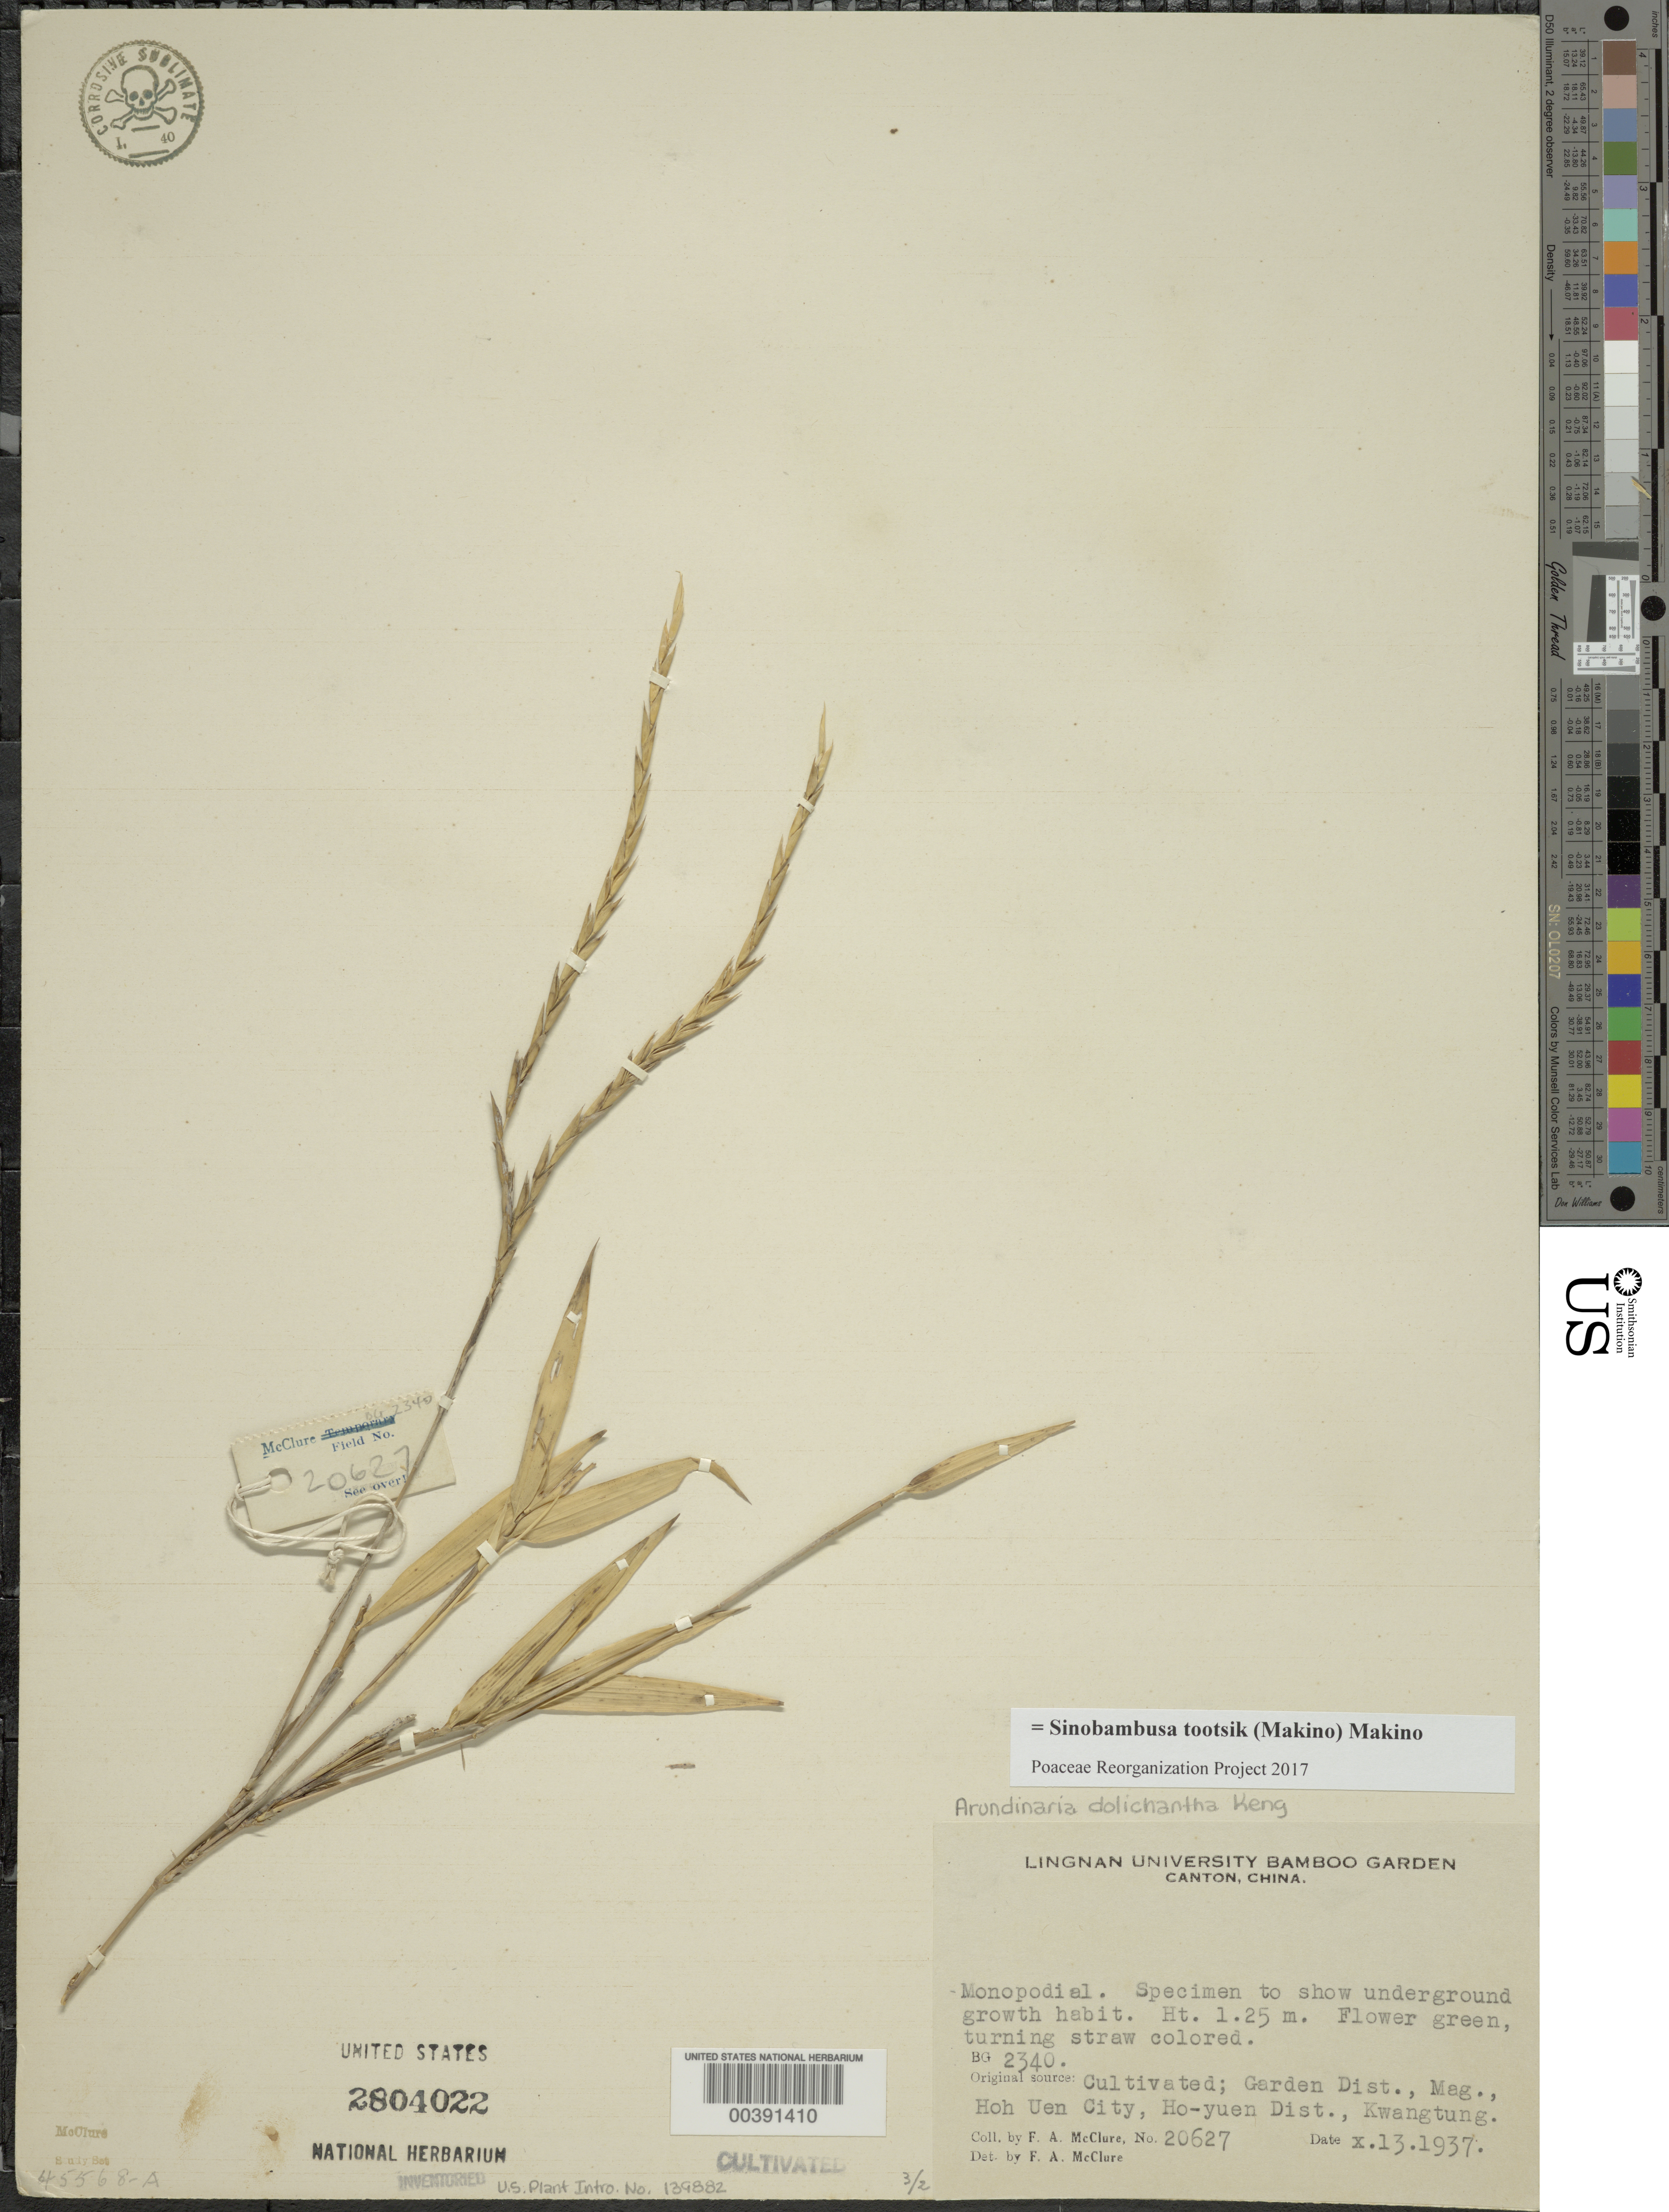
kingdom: Plantae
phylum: Tracheophyta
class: Liliopsida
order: Poales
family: Poaceae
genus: Sinobambusa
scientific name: Sinobambusa tootsik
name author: Makino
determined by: Poaceae Reorganization Project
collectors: F. A. McClure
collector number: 20627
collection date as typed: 13 Oct 1937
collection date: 1937-10-13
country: China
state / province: Guangdong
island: Honam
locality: Lingnan univ. bg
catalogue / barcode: US 2804022